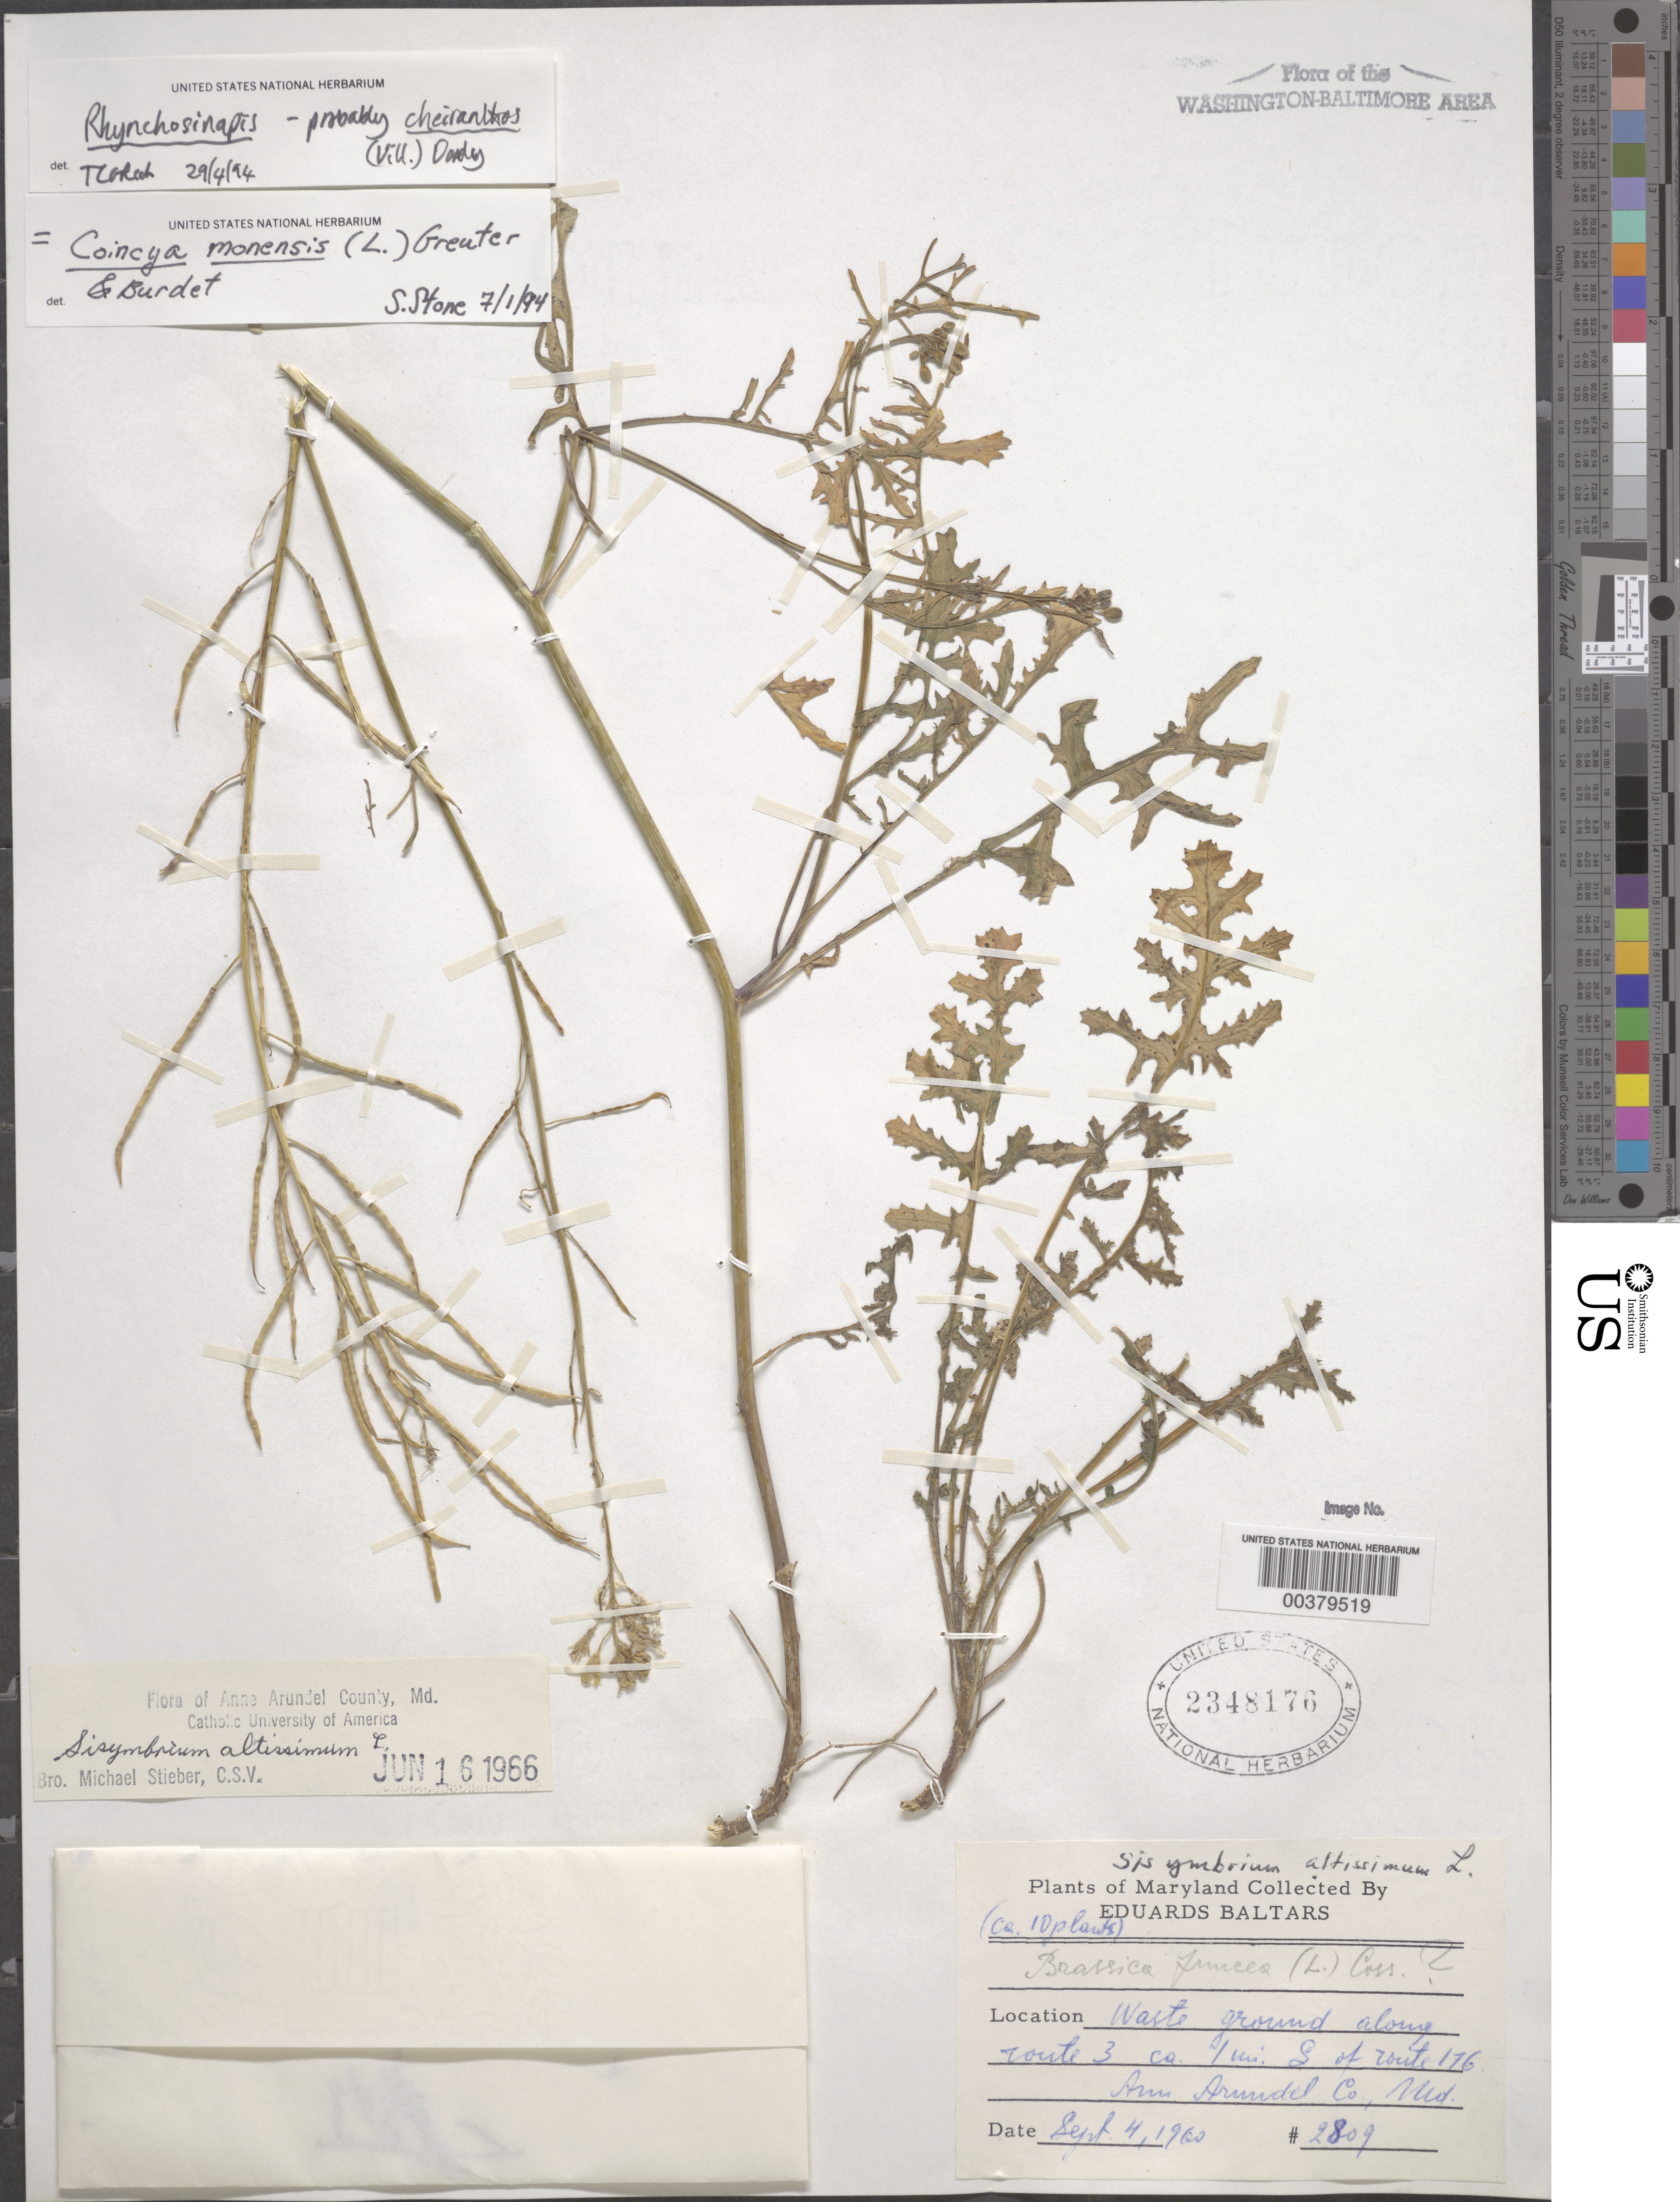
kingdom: Plantae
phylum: Tracheophyta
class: Magnoliopsida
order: Brassicales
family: Brassicaceae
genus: Coincya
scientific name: Coincya monensis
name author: (L.) Greuter & Burdet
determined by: Stone, S. B.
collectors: E. Baltars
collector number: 2809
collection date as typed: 04 Sep 1960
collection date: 1960-09-04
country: United States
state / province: Maryland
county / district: Anne Arundel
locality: Route 3, south of route 176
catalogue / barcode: US 2348176